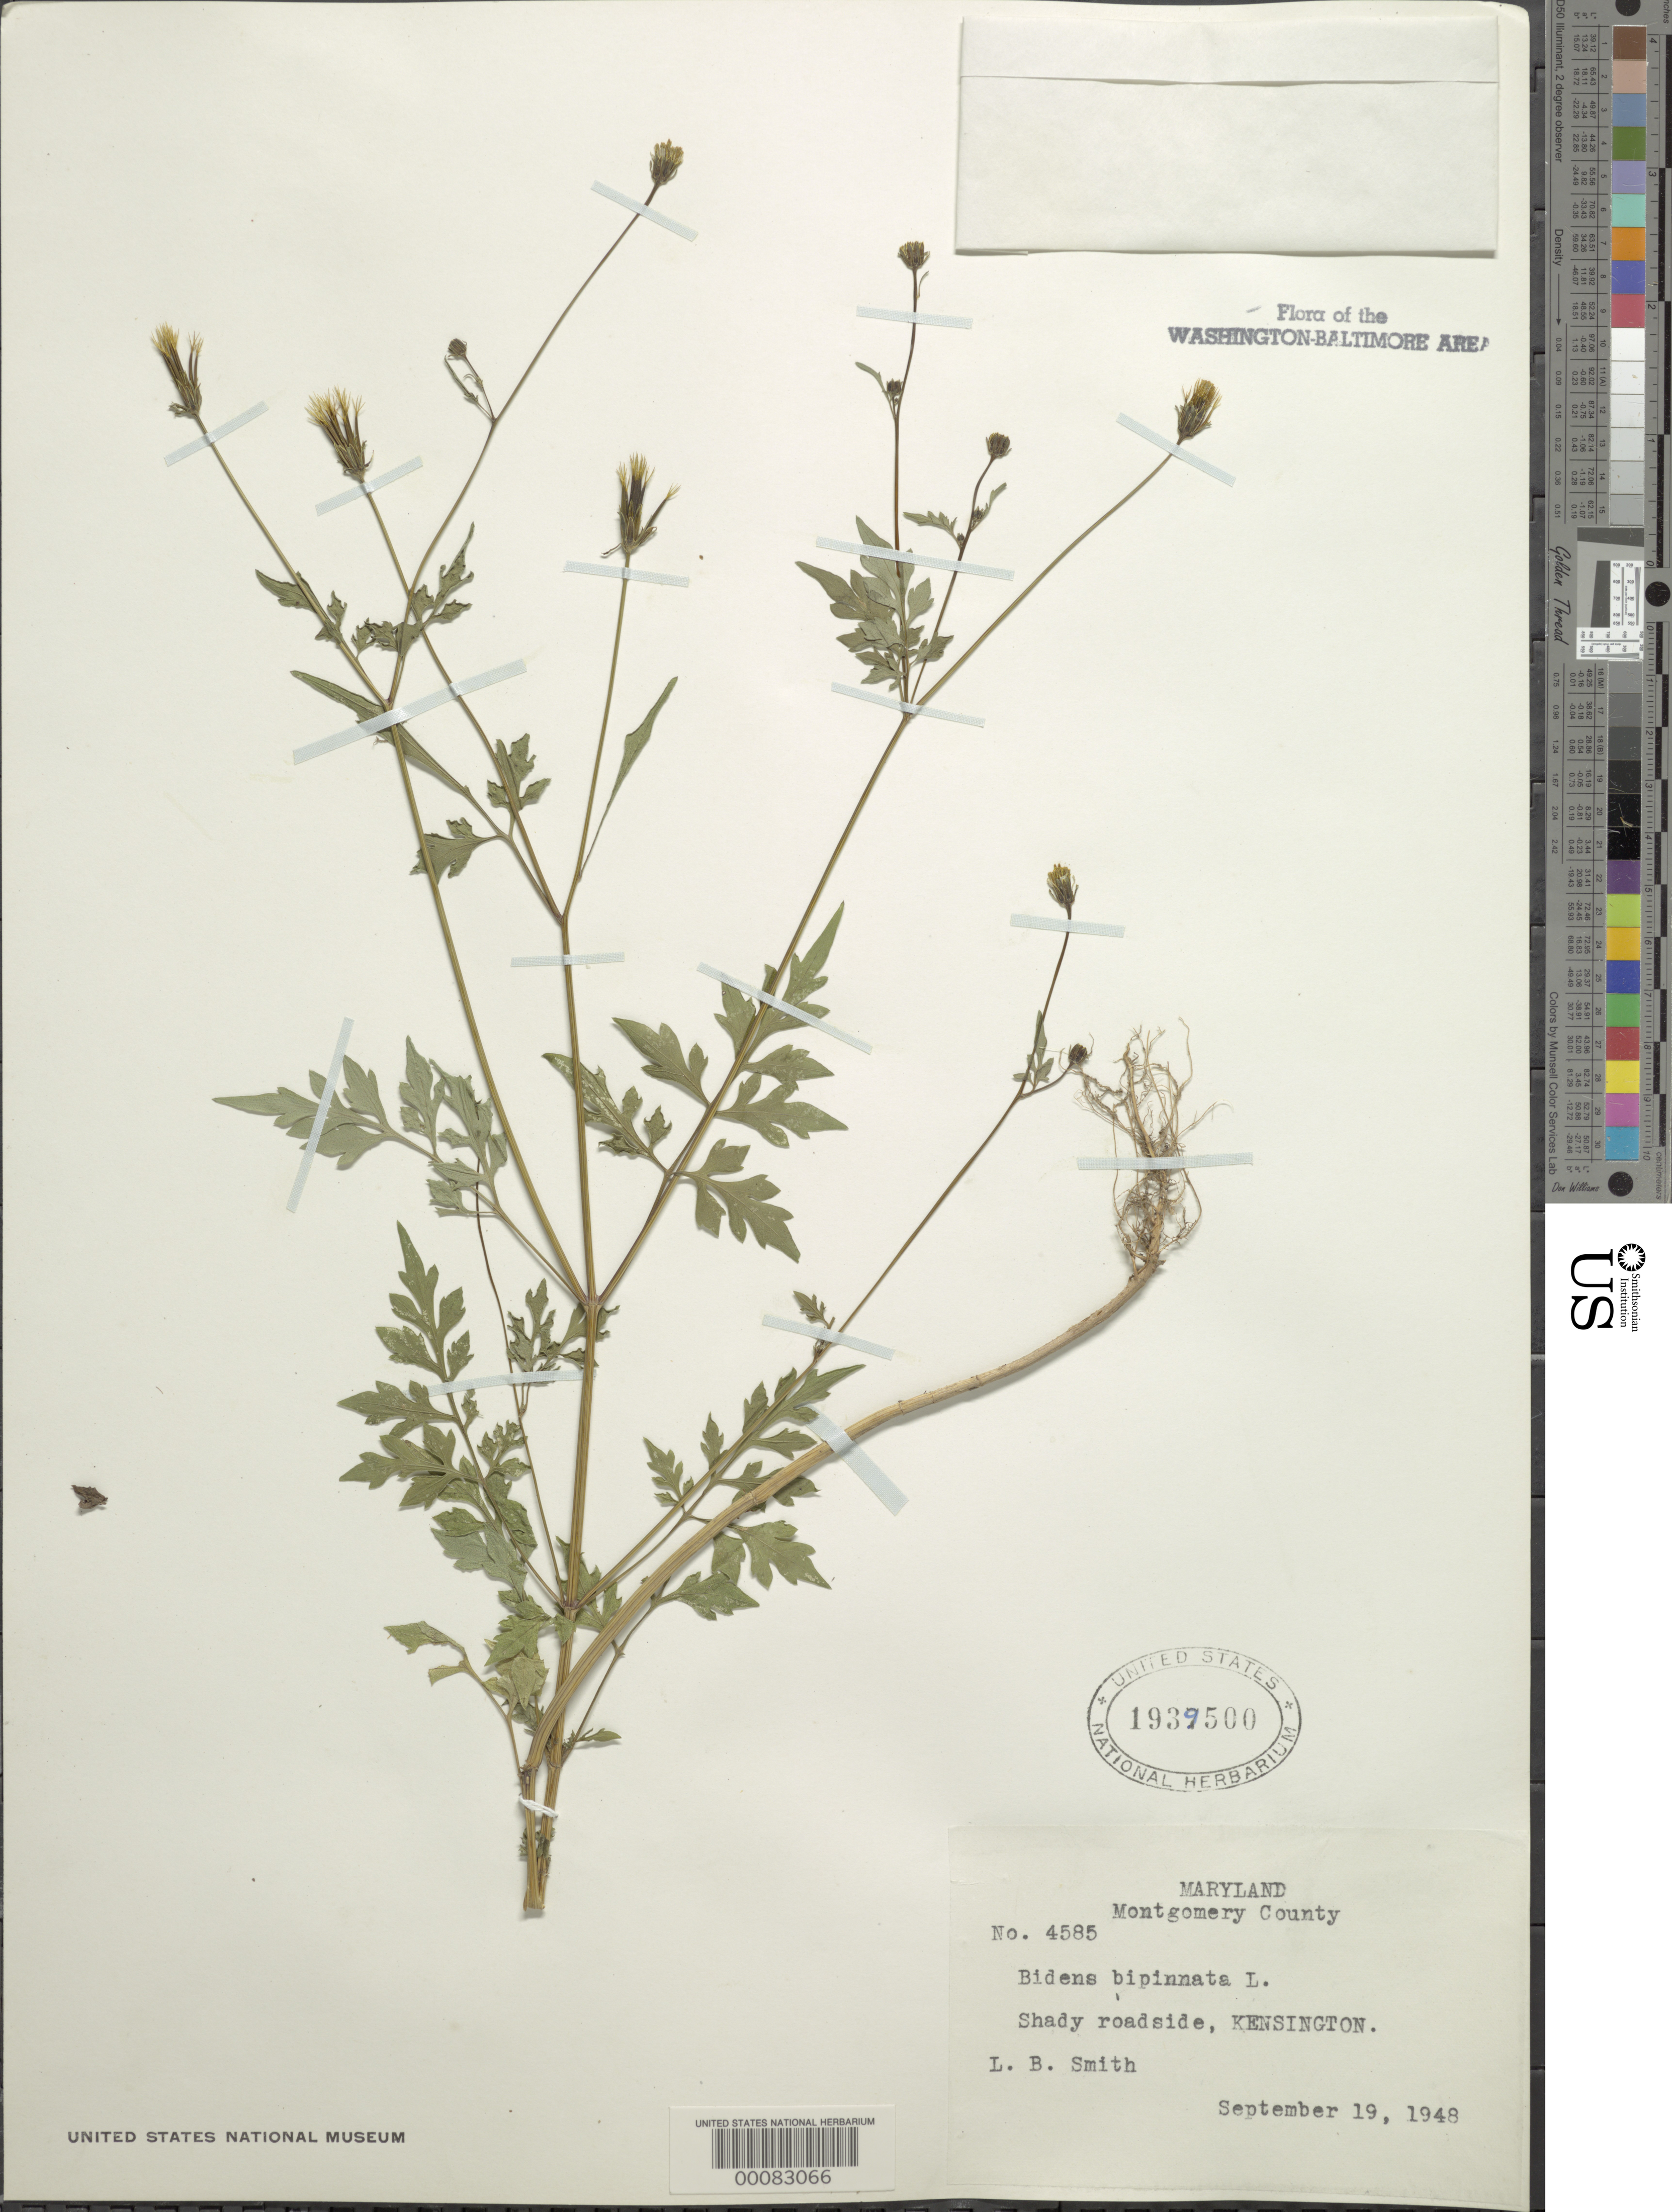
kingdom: Plantae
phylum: Tracheophyta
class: Magnoliopsida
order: Asterales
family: Asteraceae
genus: Bidens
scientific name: Bidens bipinnata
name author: L.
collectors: L. Smith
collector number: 4585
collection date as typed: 19 Sep 1948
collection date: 1948-09-19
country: United States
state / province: Maryland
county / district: Montgomery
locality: Kensington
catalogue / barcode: US 1939500